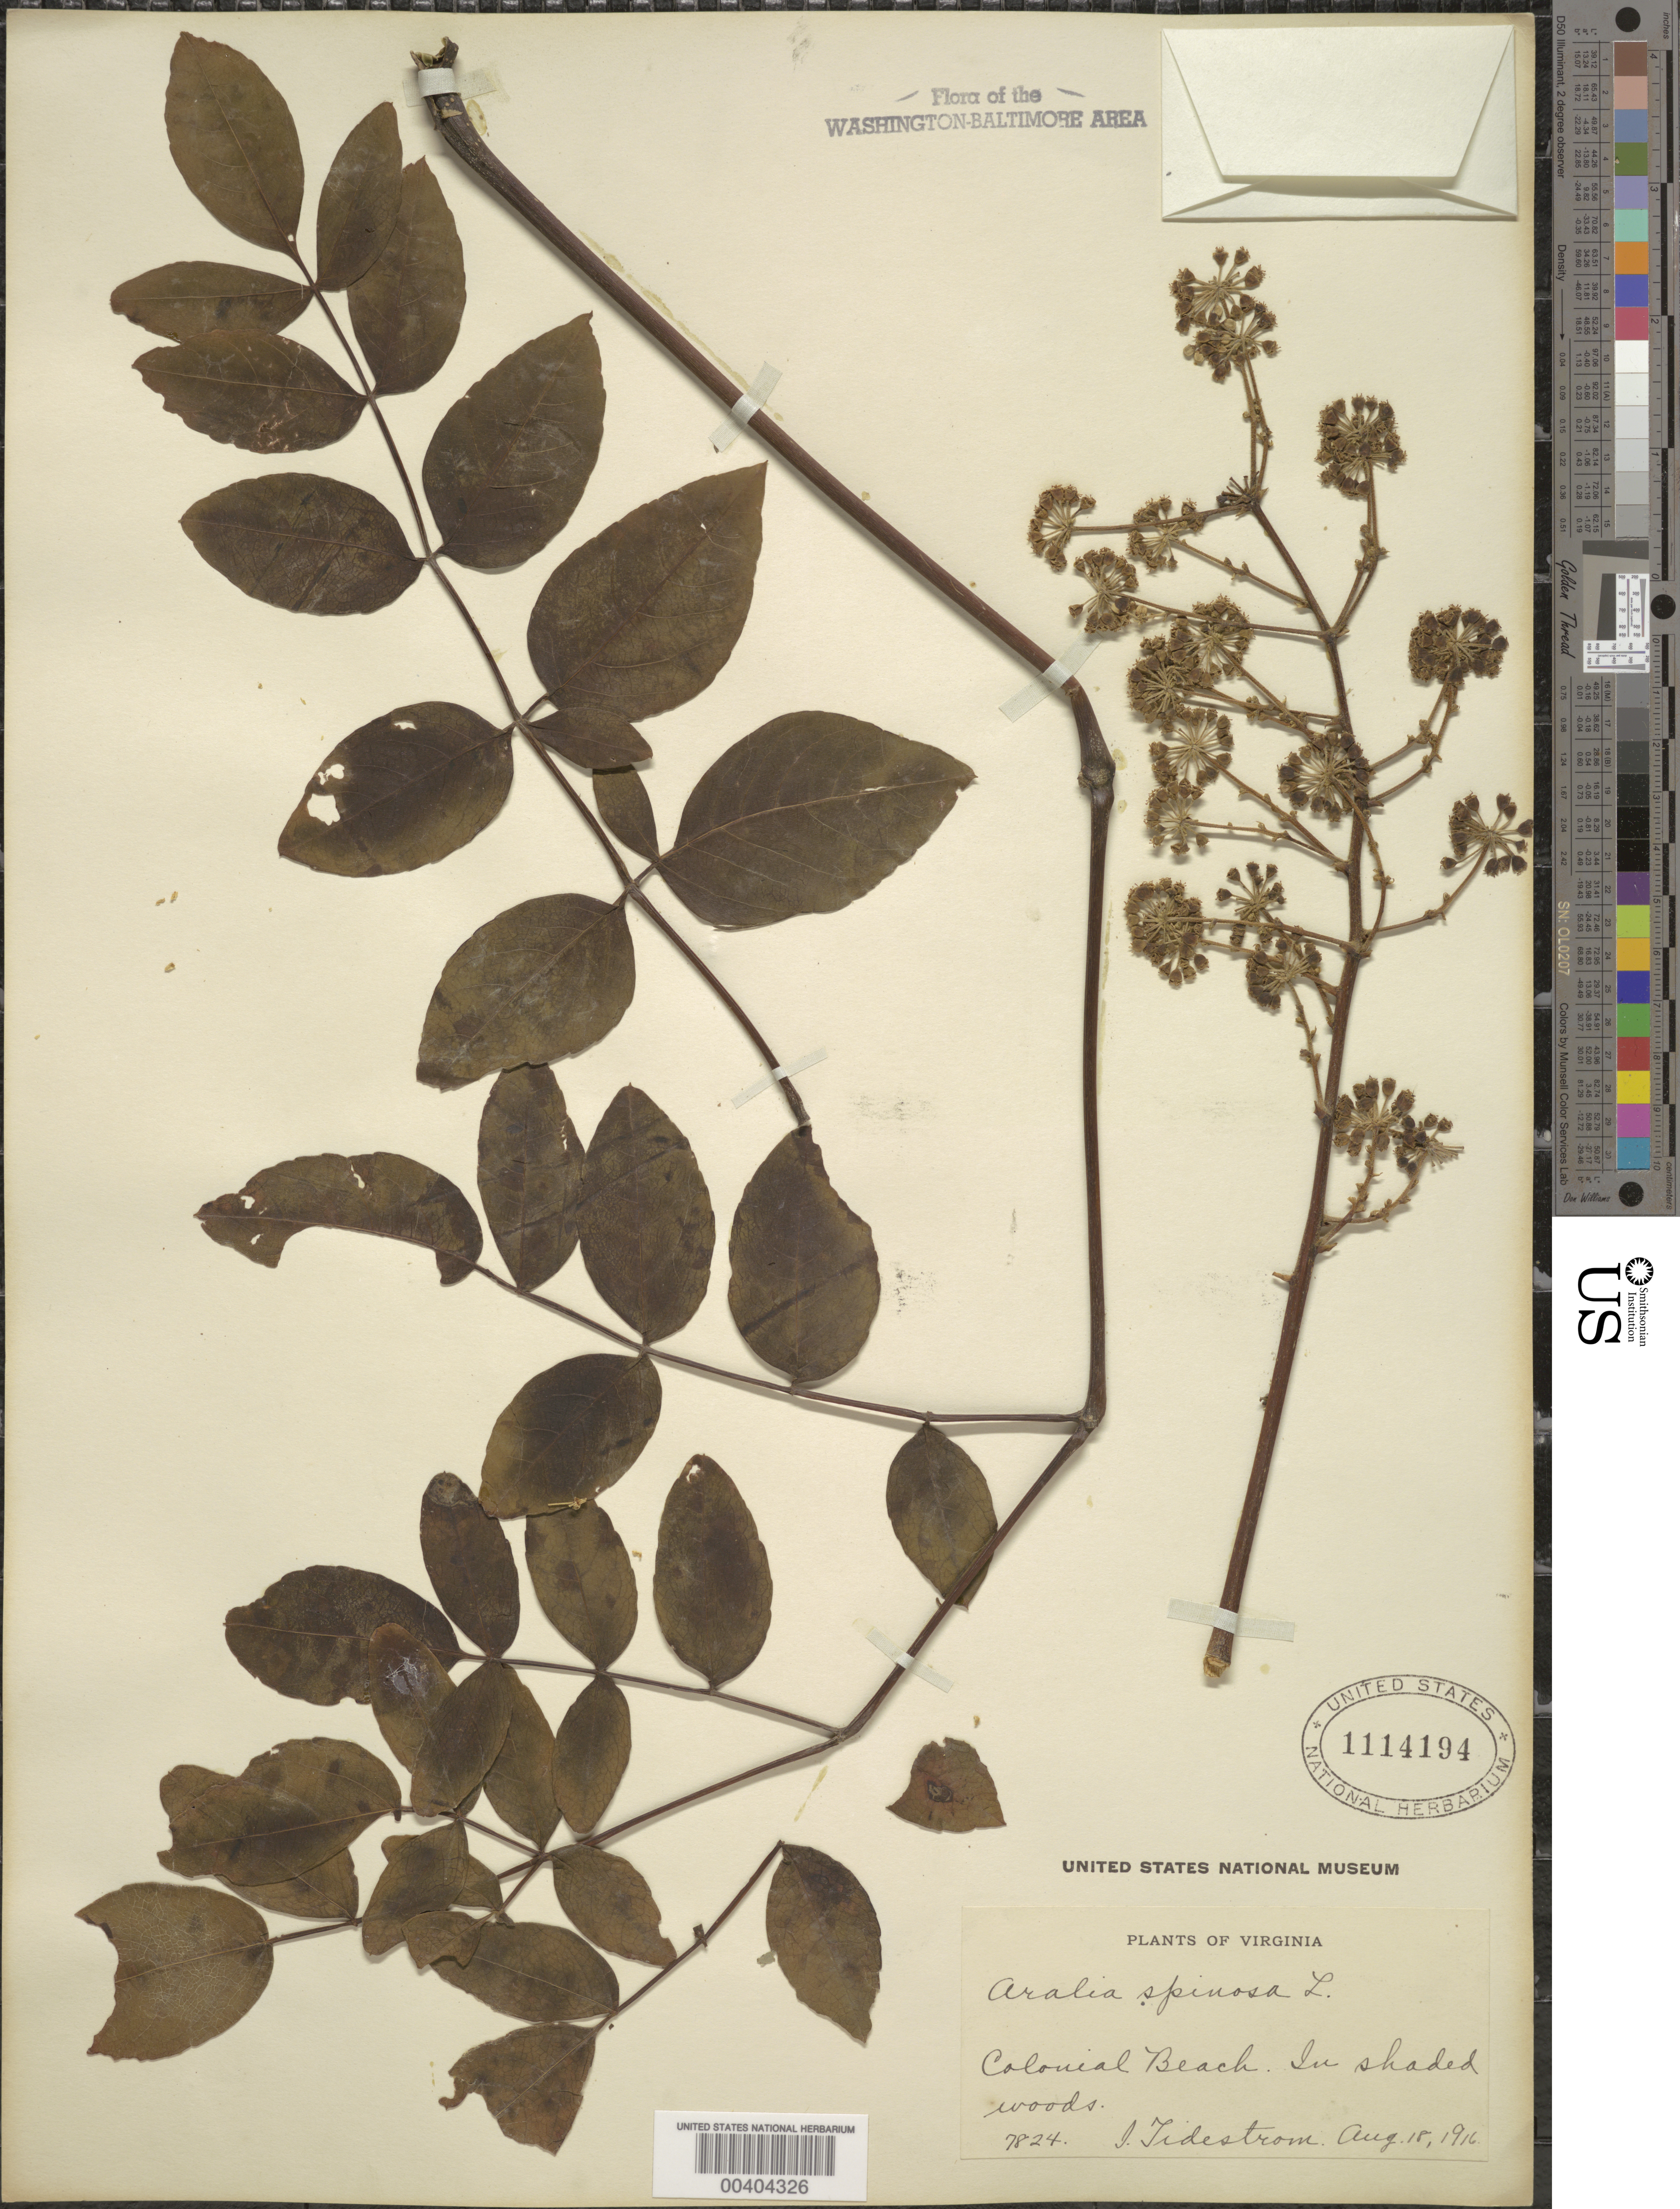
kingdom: Plantae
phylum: Tracheophyta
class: Magnoliopsida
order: Apiales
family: Araliaceae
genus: Aralia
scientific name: Aralia spinosa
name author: L.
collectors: I. F. Tidestrom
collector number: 7824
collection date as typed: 18 Aug 1916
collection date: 1916-08-18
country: United States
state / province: Virginia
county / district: Westmoreland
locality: Colonial Beach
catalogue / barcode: US 1114194